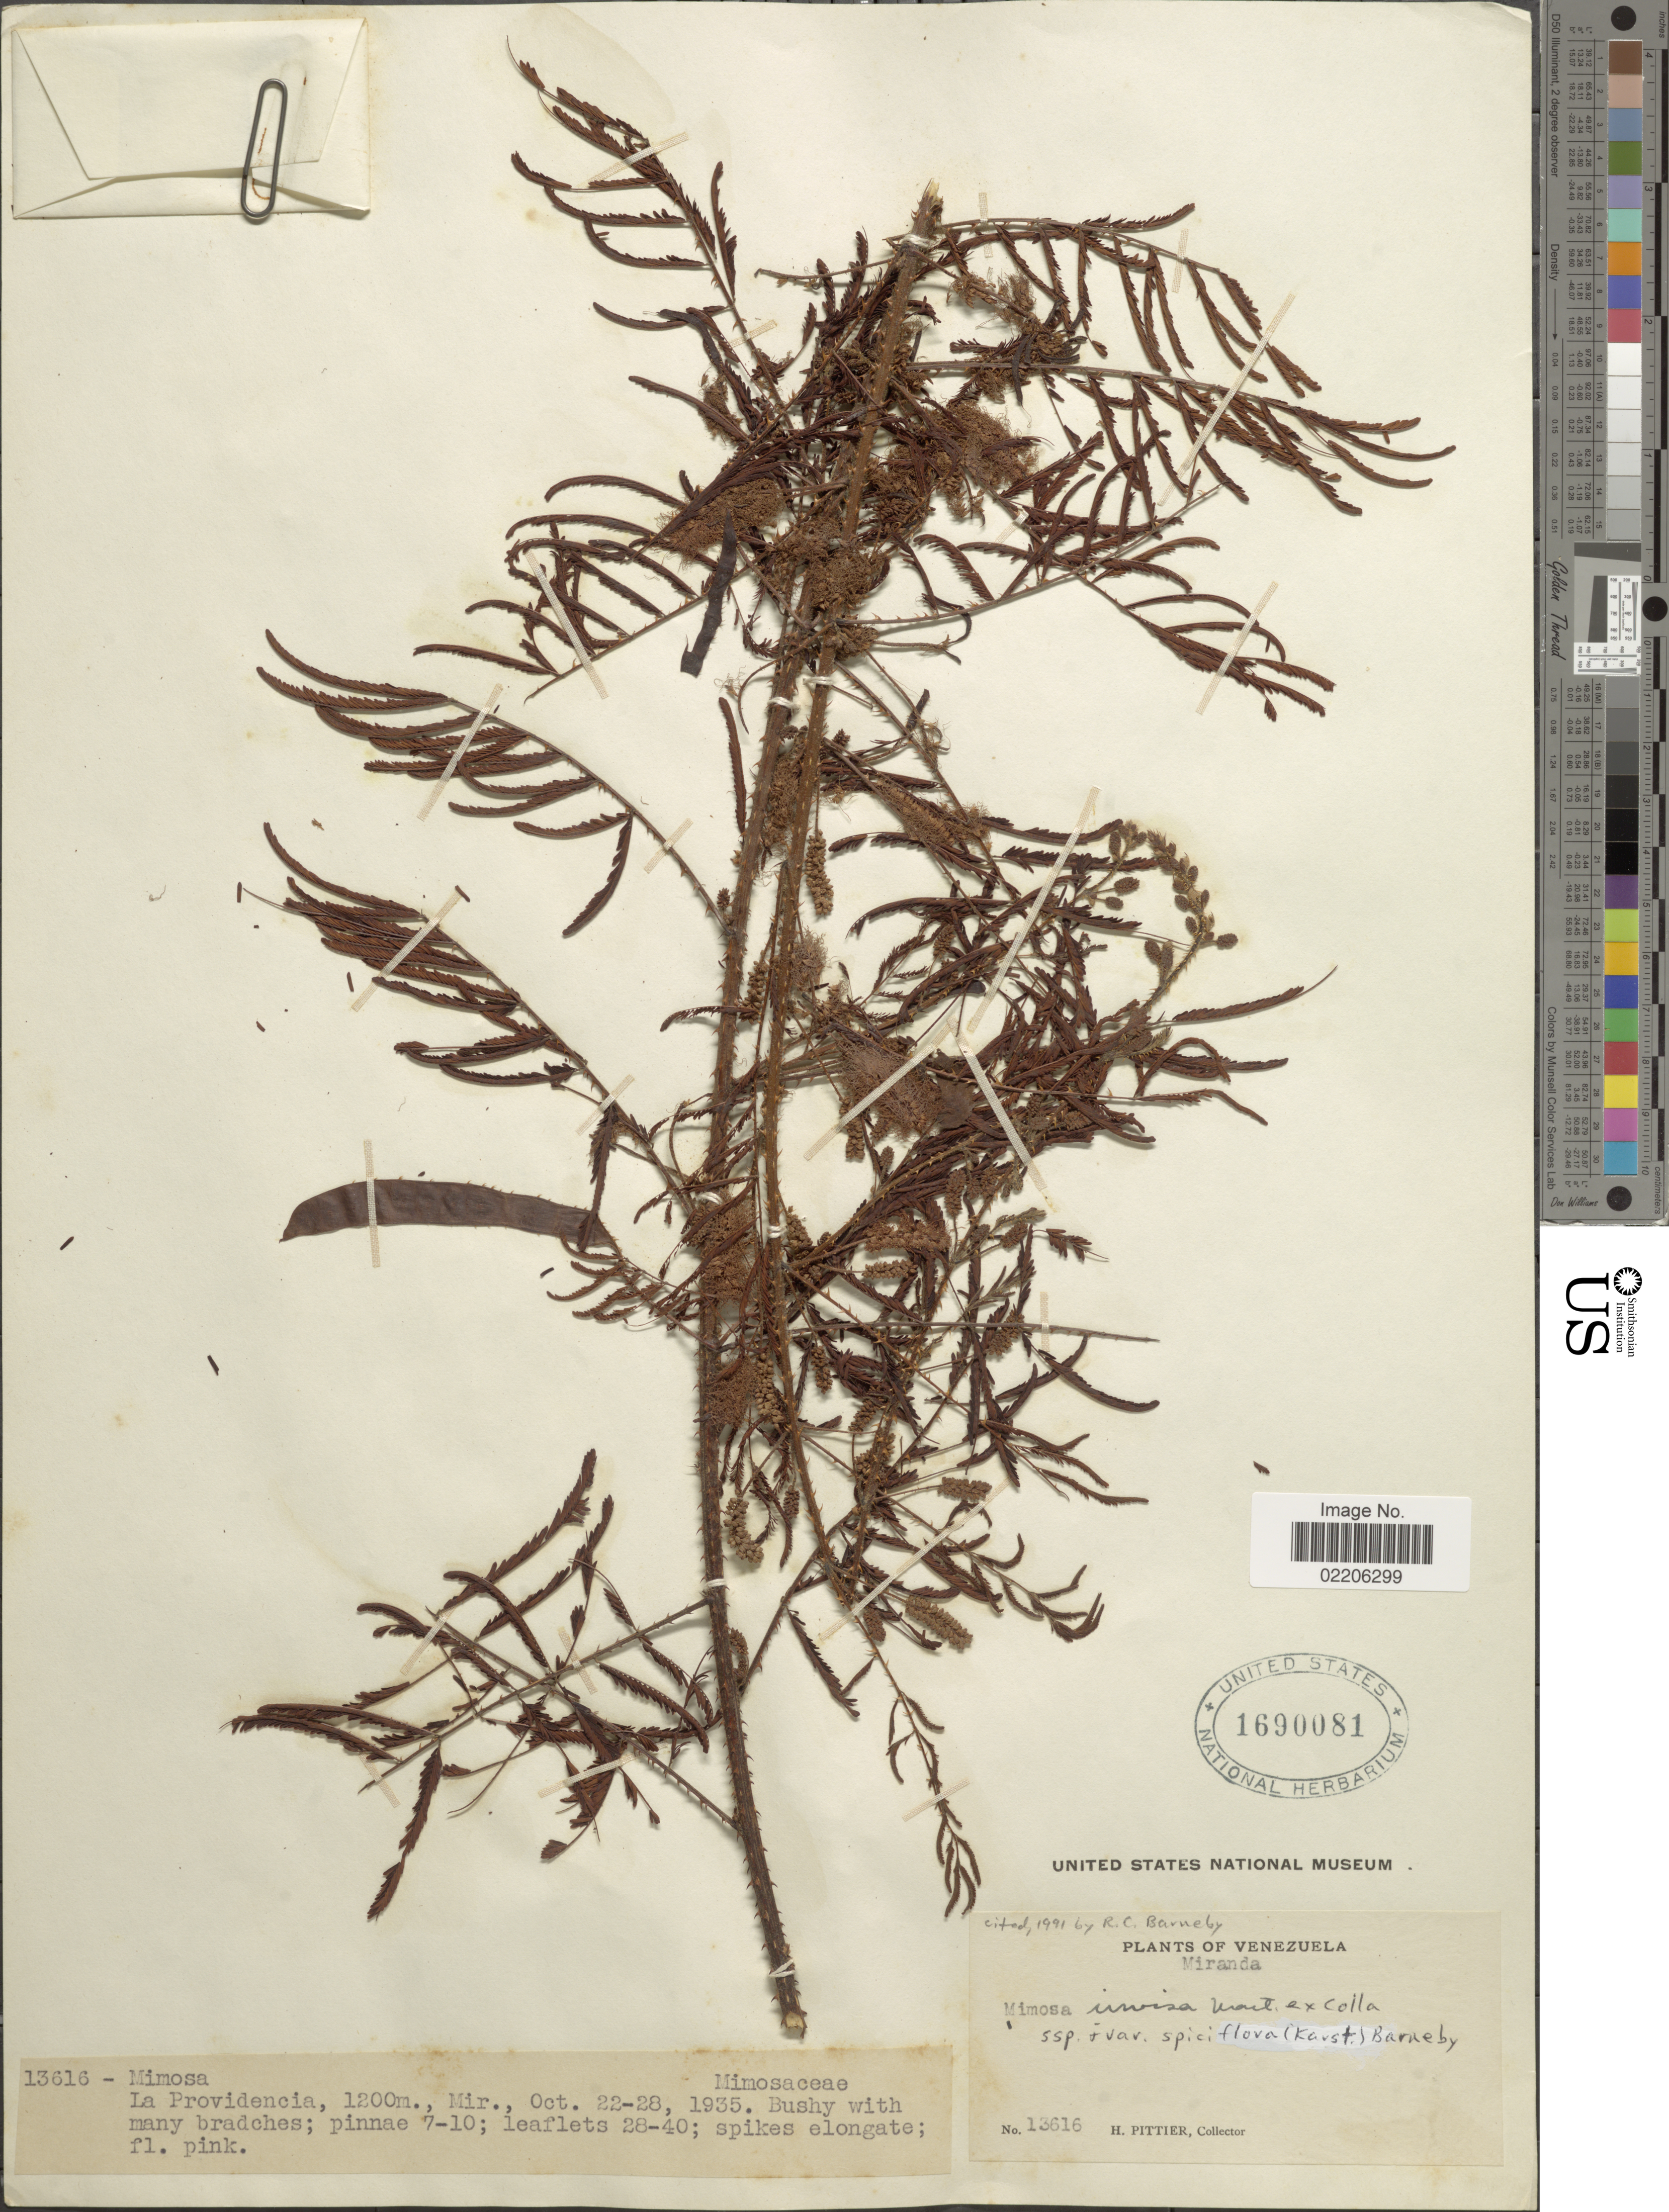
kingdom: Plantae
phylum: Tracheophyta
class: Magnoliopsida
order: Fabales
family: Fabaceae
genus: Mimosa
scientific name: Mimosa invisa var. spiciflora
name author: (H. Karst.) Barneby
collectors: H. F. Pittier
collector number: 13616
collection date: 1935-10-22/1935-10-28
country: Venezuela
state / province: Miranda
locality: La Providencia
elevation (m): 1200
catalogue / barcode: US 1690081